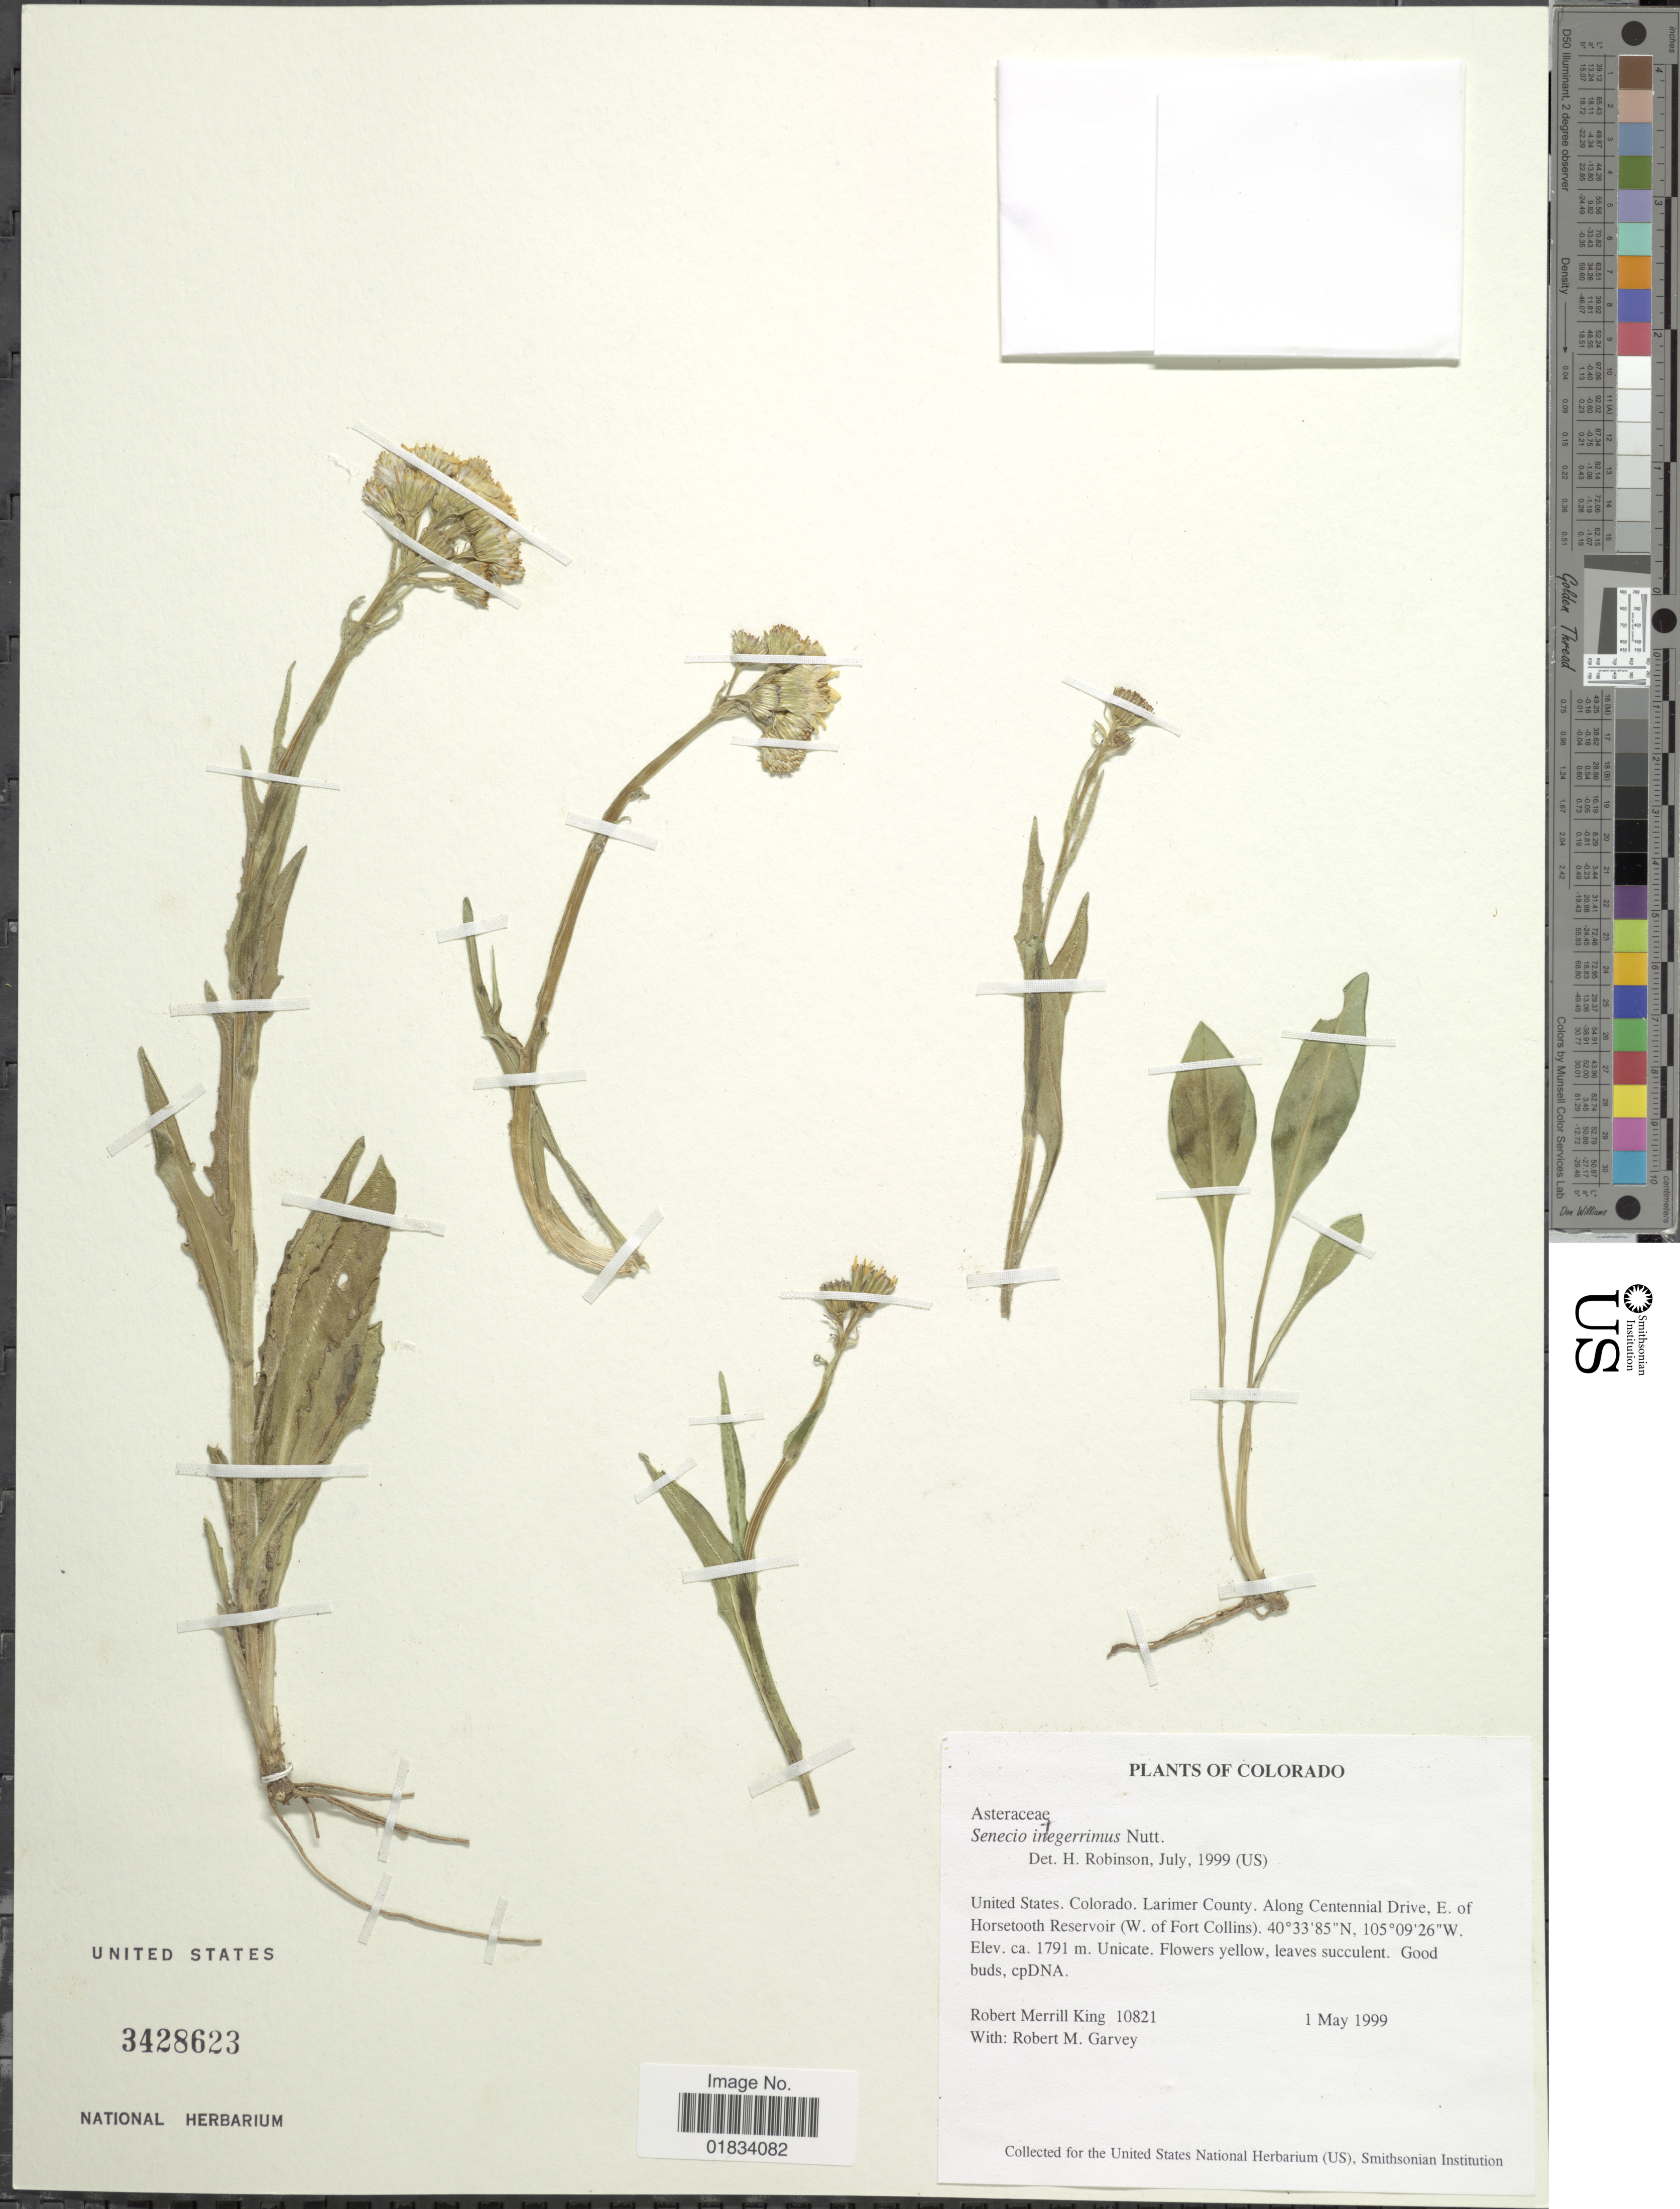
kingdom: Plantae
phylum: Tracheophyta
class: Magnoliopsida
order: Asterales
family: Asteraceae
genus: Senecio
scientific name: Senecio integerrimus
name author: Nutt.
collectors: R. M. King & R. Garvey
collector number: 10821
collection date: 1999-05-01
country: United States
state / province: Colorado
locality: Larimer County. Along Centennial Drive, E of Horsetooth Reservoir (W. of Fort Collins)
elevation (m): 1791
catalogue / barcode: US 3428623